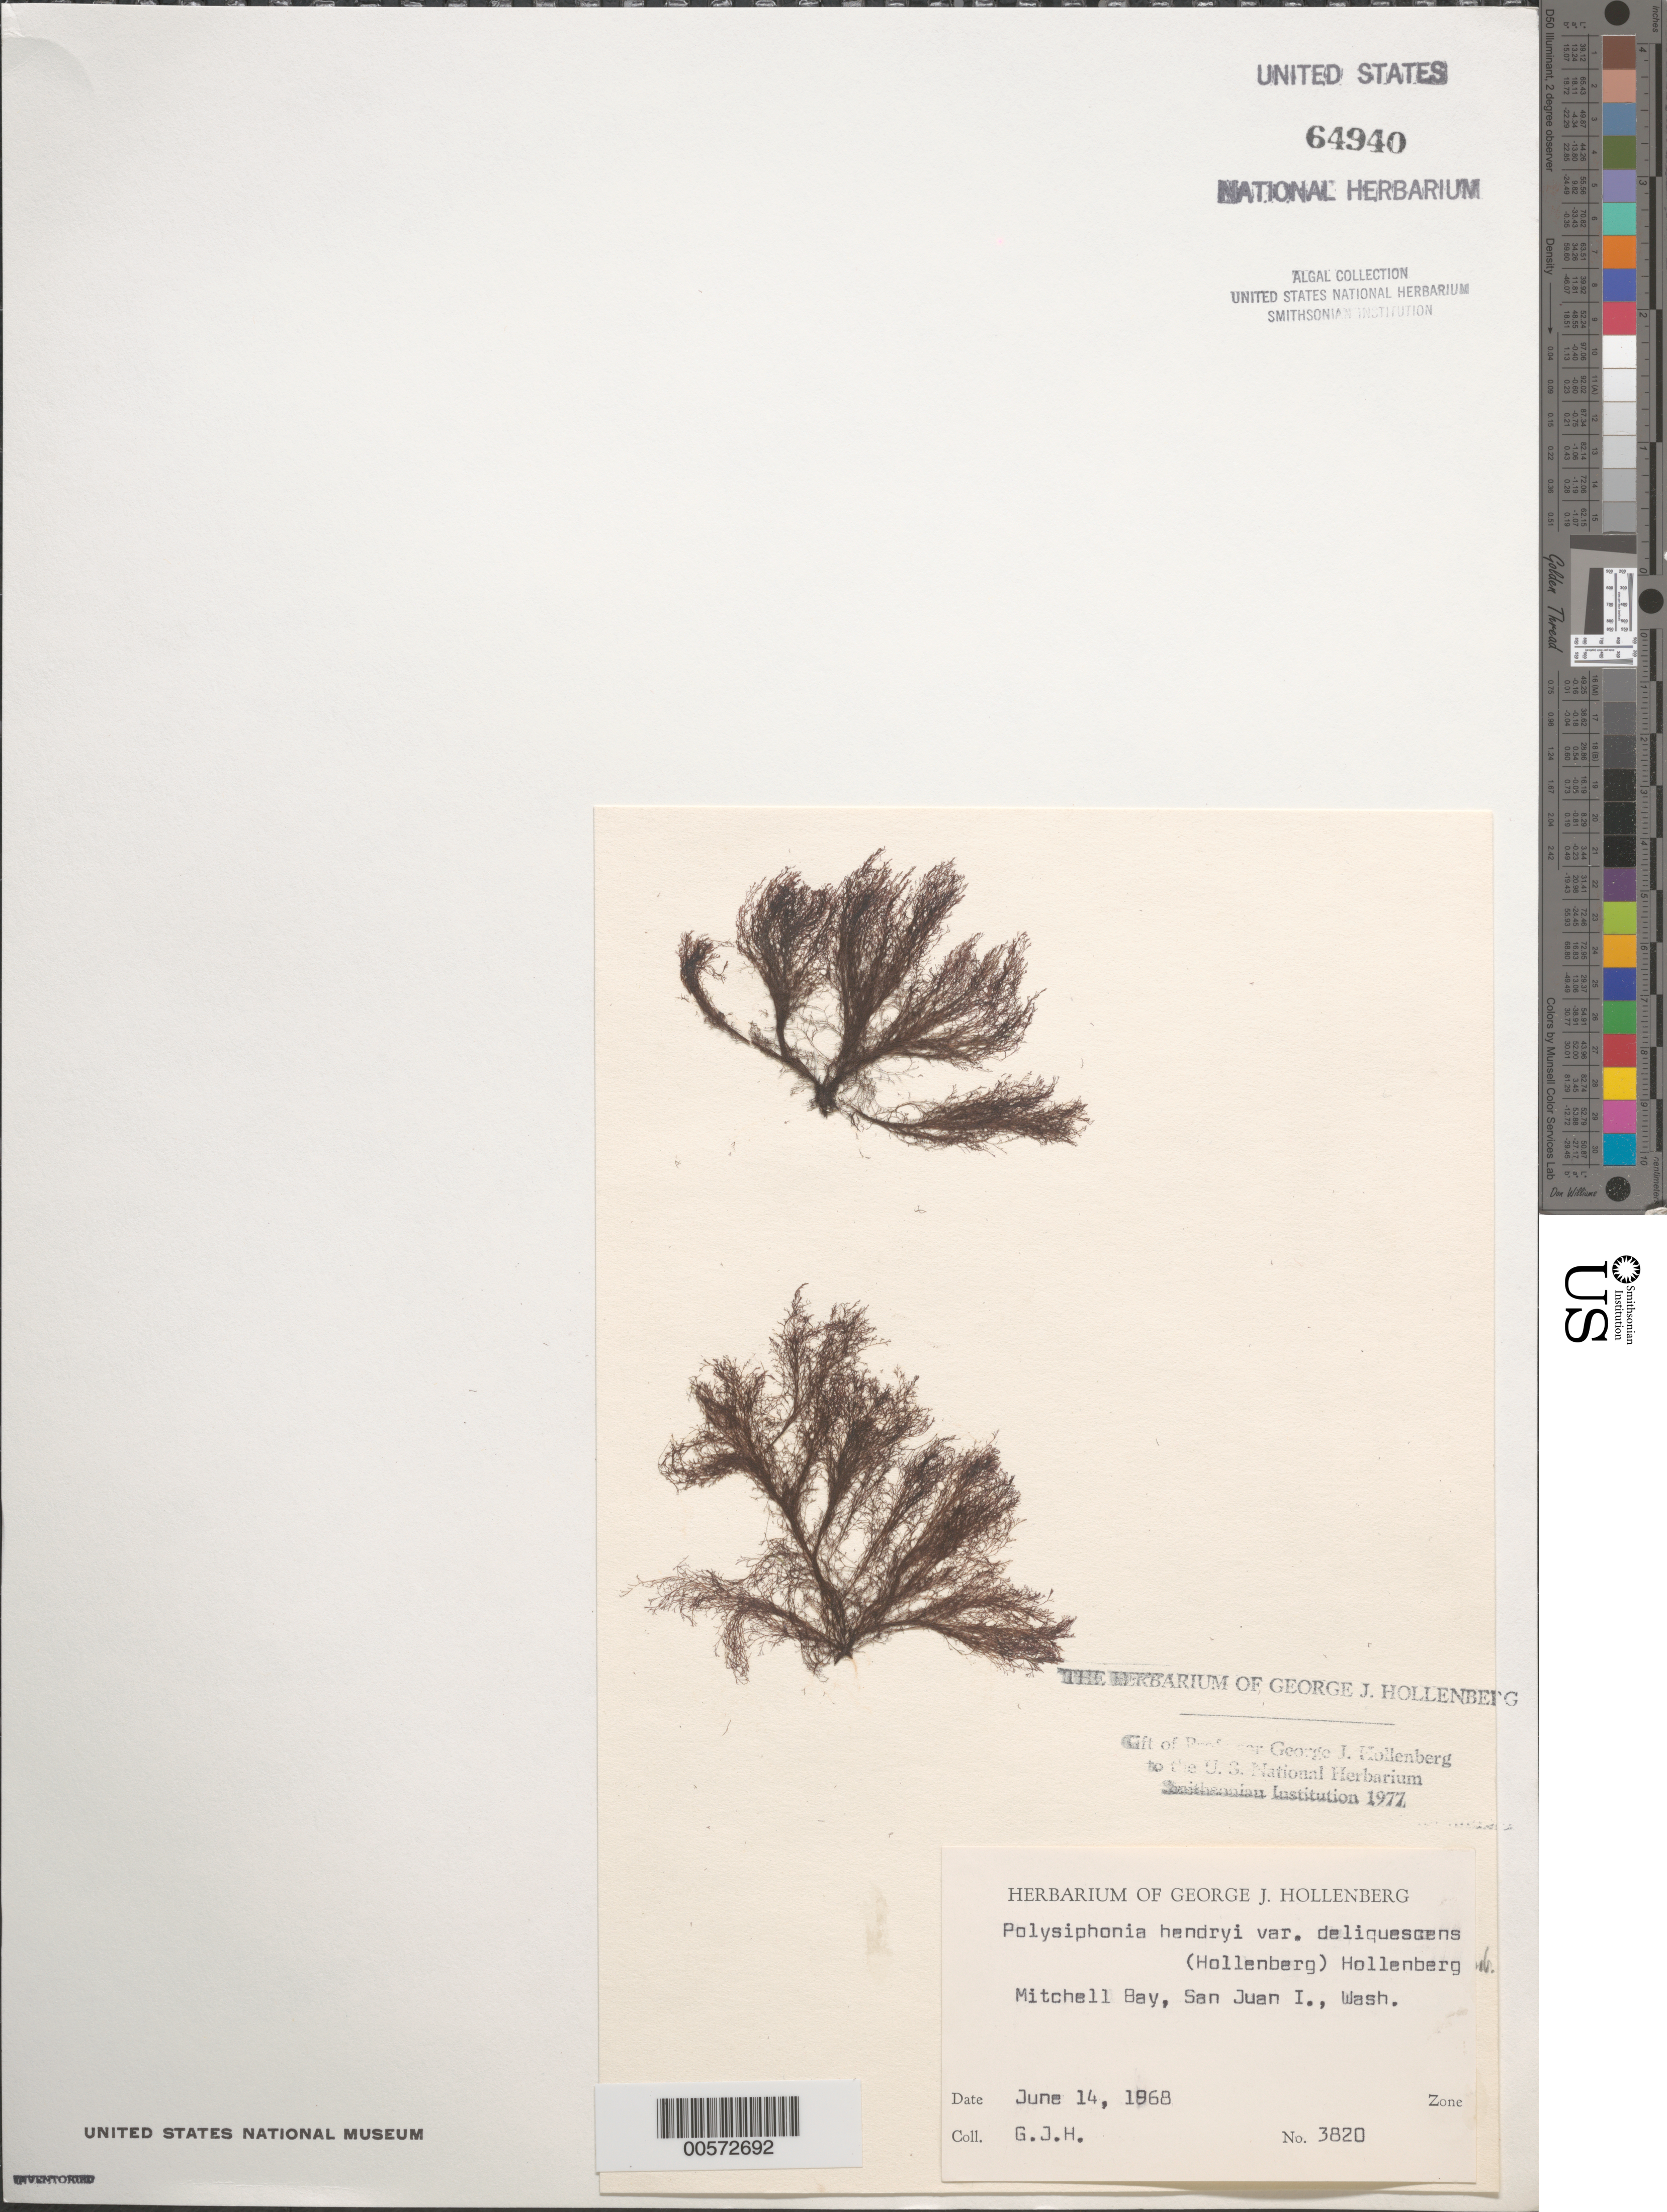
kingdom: Plantae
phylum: Rhodophyta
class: Florideophyceae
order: Ceramiales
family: Rhodomelaceae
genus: Vertebrata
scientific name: Vertebrata hendryi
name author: (N.L. Gardner) Savoie & G.W. Saunders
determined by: Algae name updating Project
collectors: G. Hollenberg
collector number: GJH 3820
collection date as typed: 14 Jun 1968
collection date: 1968-06-14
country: United States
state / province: Washington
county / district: San Juan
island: San Juan Island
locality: Mitchell Bay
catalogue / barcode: US 64940